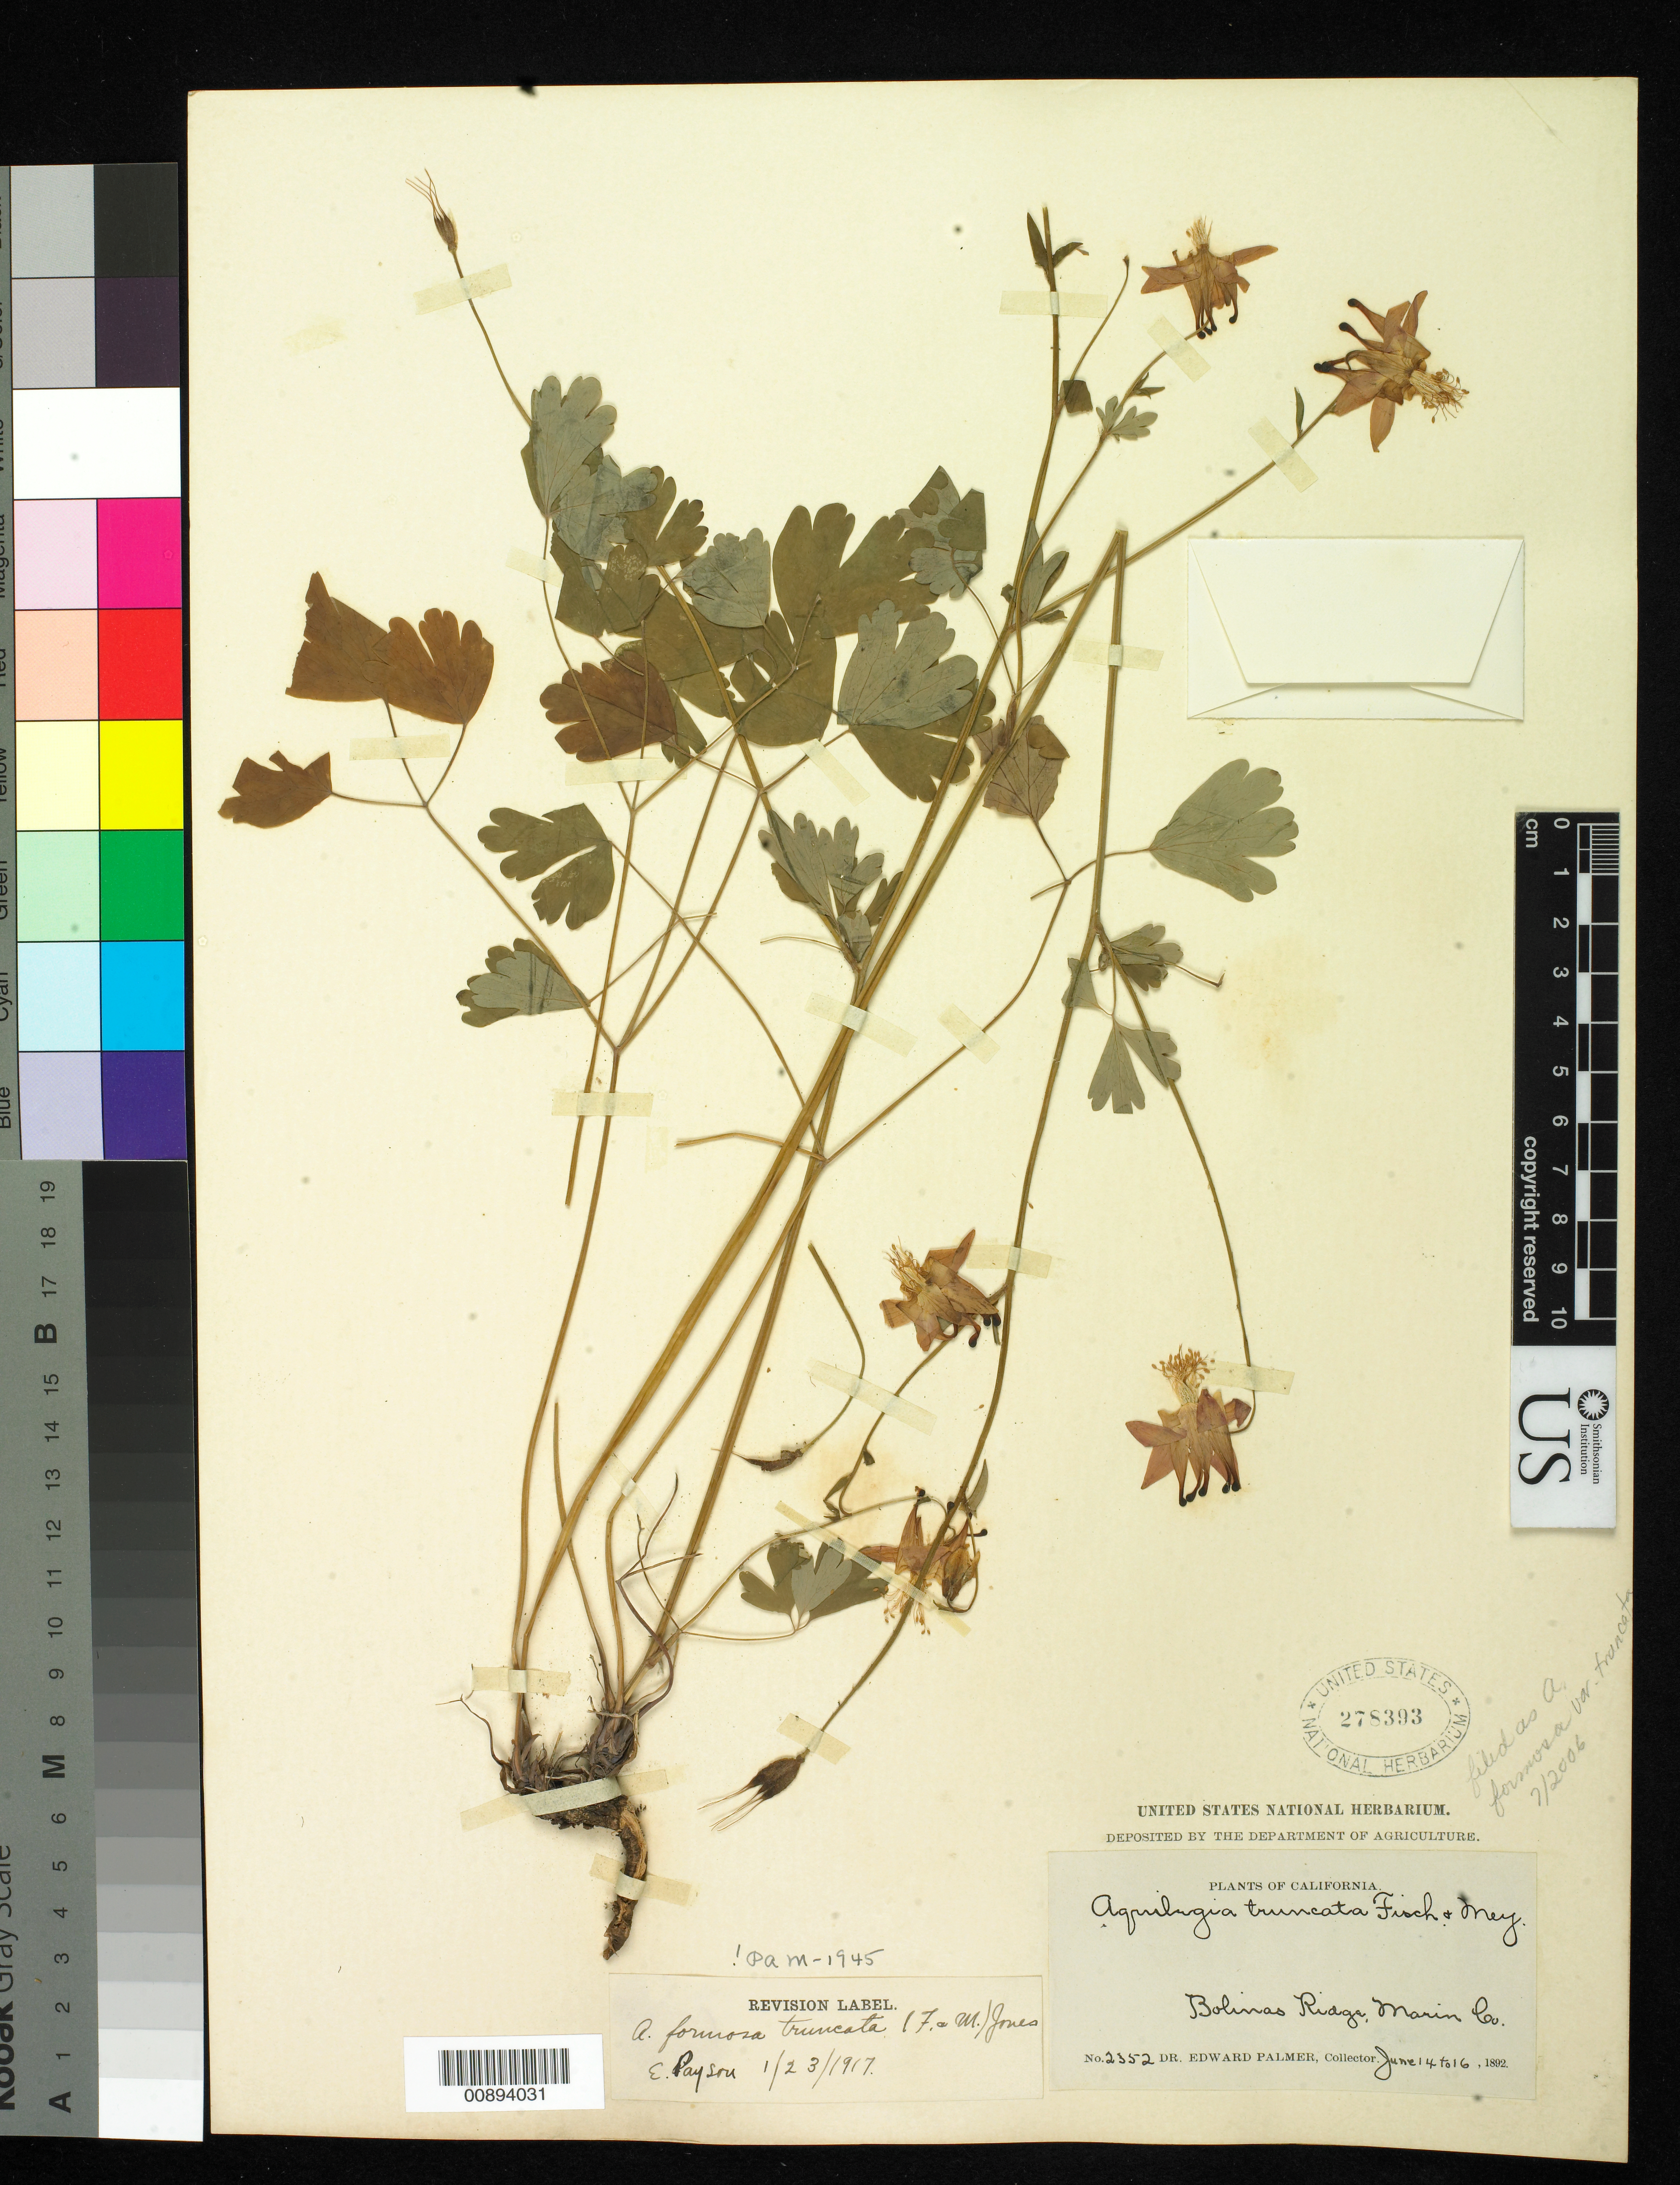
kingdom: Plantae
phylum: Tracheophyta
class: Magnoliopsida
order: Ranunculales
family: Ranunculaceae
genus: Aquilegia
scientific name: Aquilegia formosa var. truncata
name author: M.E. Jones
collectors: E. Palmer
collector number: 2352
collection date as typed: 14 Jun 1892 to 16 Jun 1892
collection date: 1892-06-14/1892-06-16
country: United States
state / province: California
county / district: Marin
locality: Bolinas Ridge, Marin County, California.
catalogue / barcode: US 278393